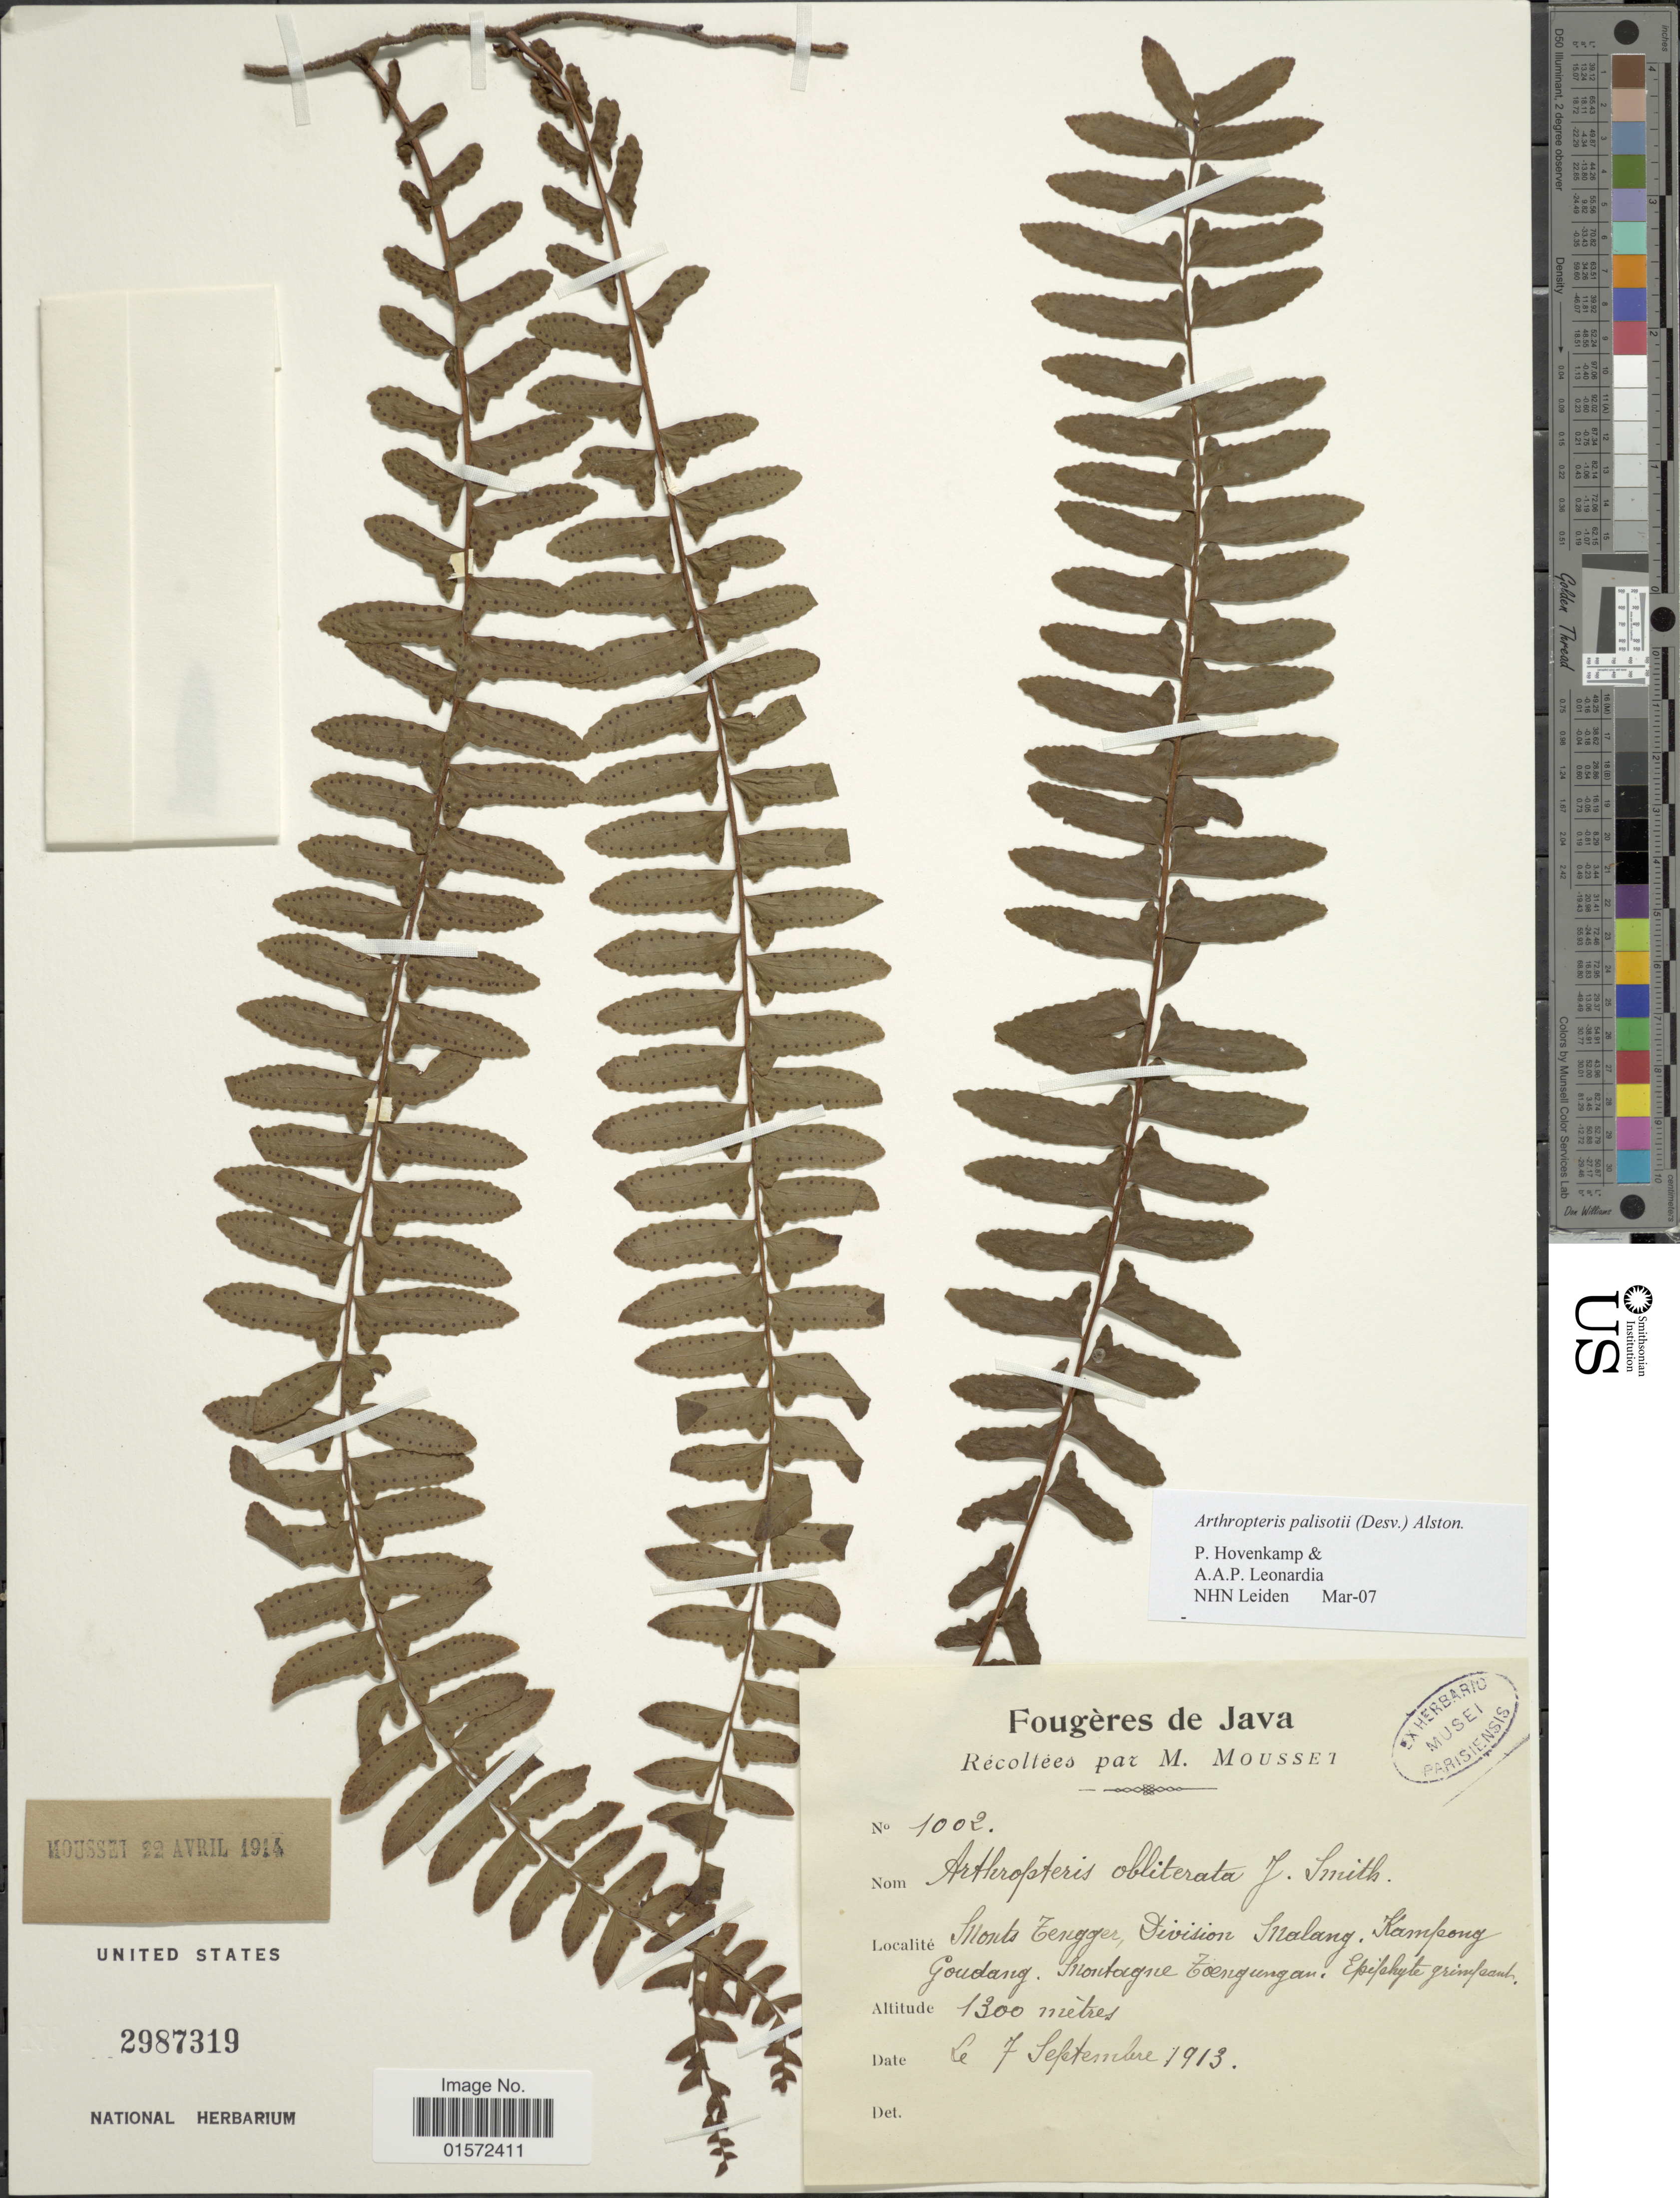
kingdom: Plantae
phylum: Tracheophyta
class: Polypodiopsida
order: Polypodiales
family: Tectariaceae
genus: Arthropteris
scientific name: Arthropteris palisotii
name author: (Desv.) Alston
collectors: M. Mousset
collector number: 1002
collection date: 1913-09-07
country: Indonesia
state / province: Java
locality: Monts Eengger, Division Malang Kampong Goudang, Montorgene Loengungon [interpreted]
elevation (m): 1300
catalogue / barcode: US 2987319